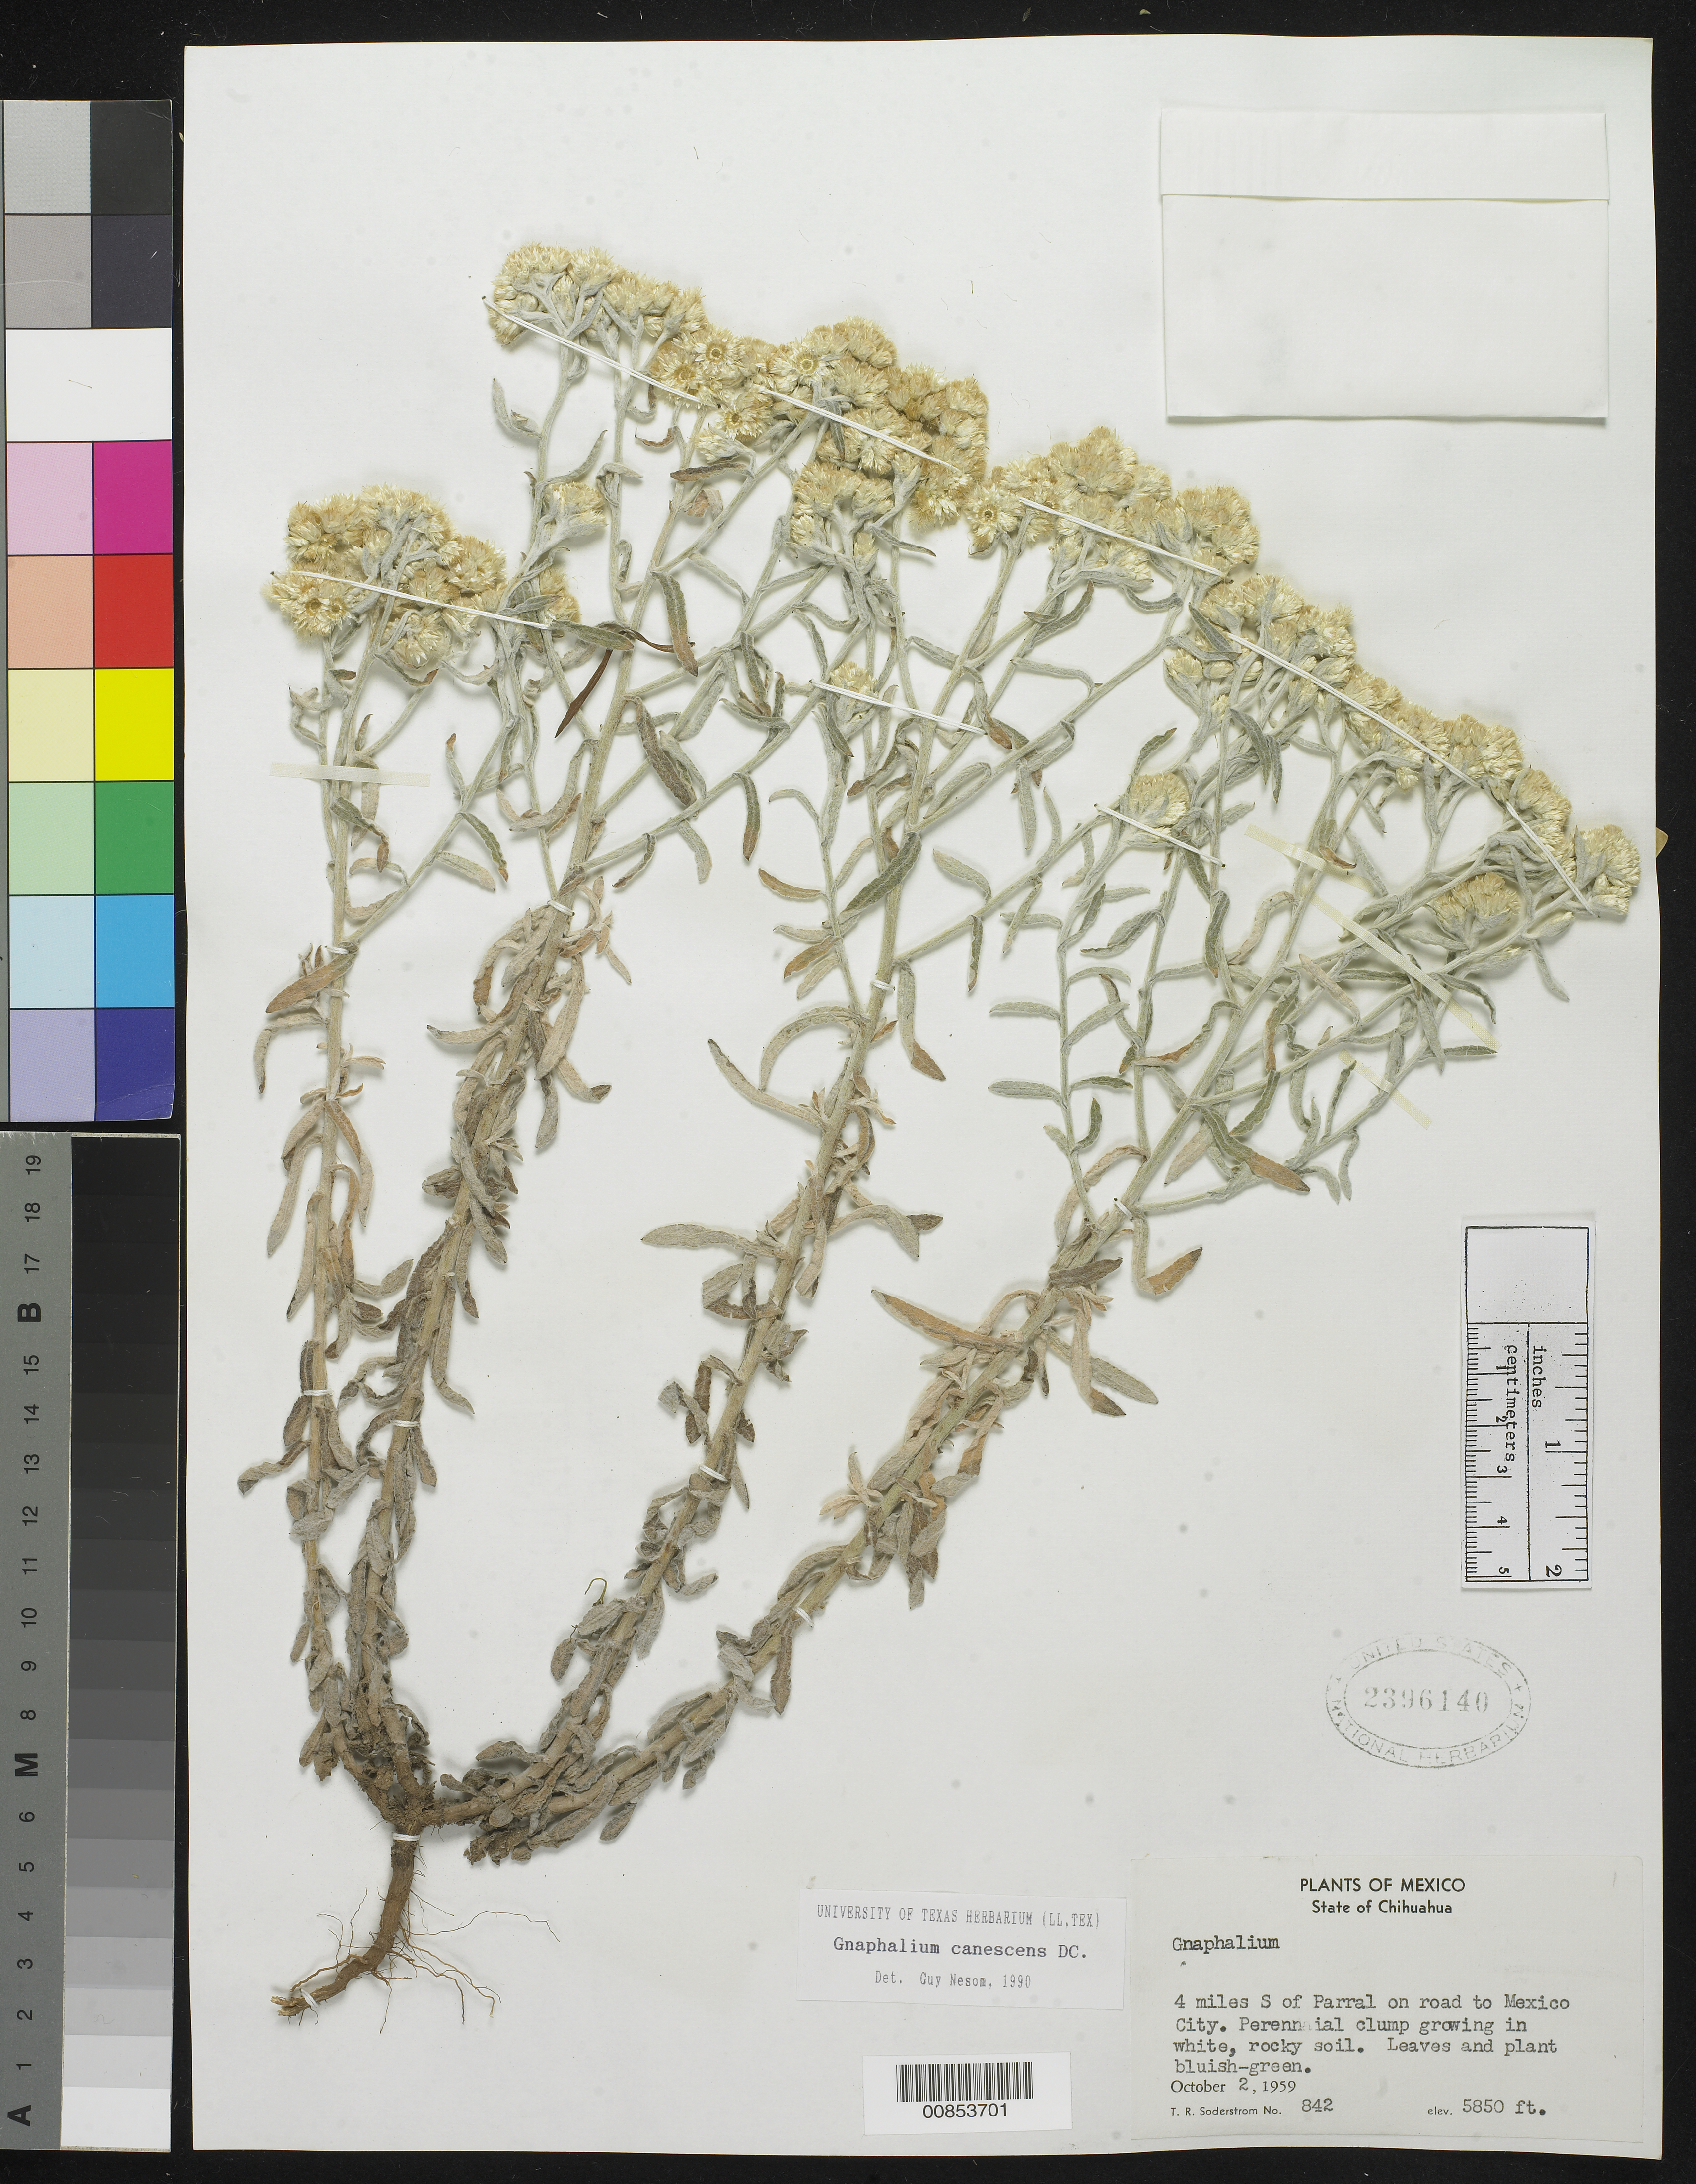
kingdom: Plantae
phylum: Tracheophyta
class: Magnoliopsida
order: Asterales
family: Asteraceae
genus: Pseudognaphalium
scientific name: Pseudognaphalium canescens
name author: (DC.) Anderb.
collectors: T. R. Soderstrom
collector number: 842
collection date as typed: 02 Oct 1959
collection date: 1959-10-02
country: Mexico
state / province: Chihuahua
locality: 4 miles S of Parral on road to Mexico City.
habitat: Growing in white, rocky soil.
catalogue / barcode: US 2396140